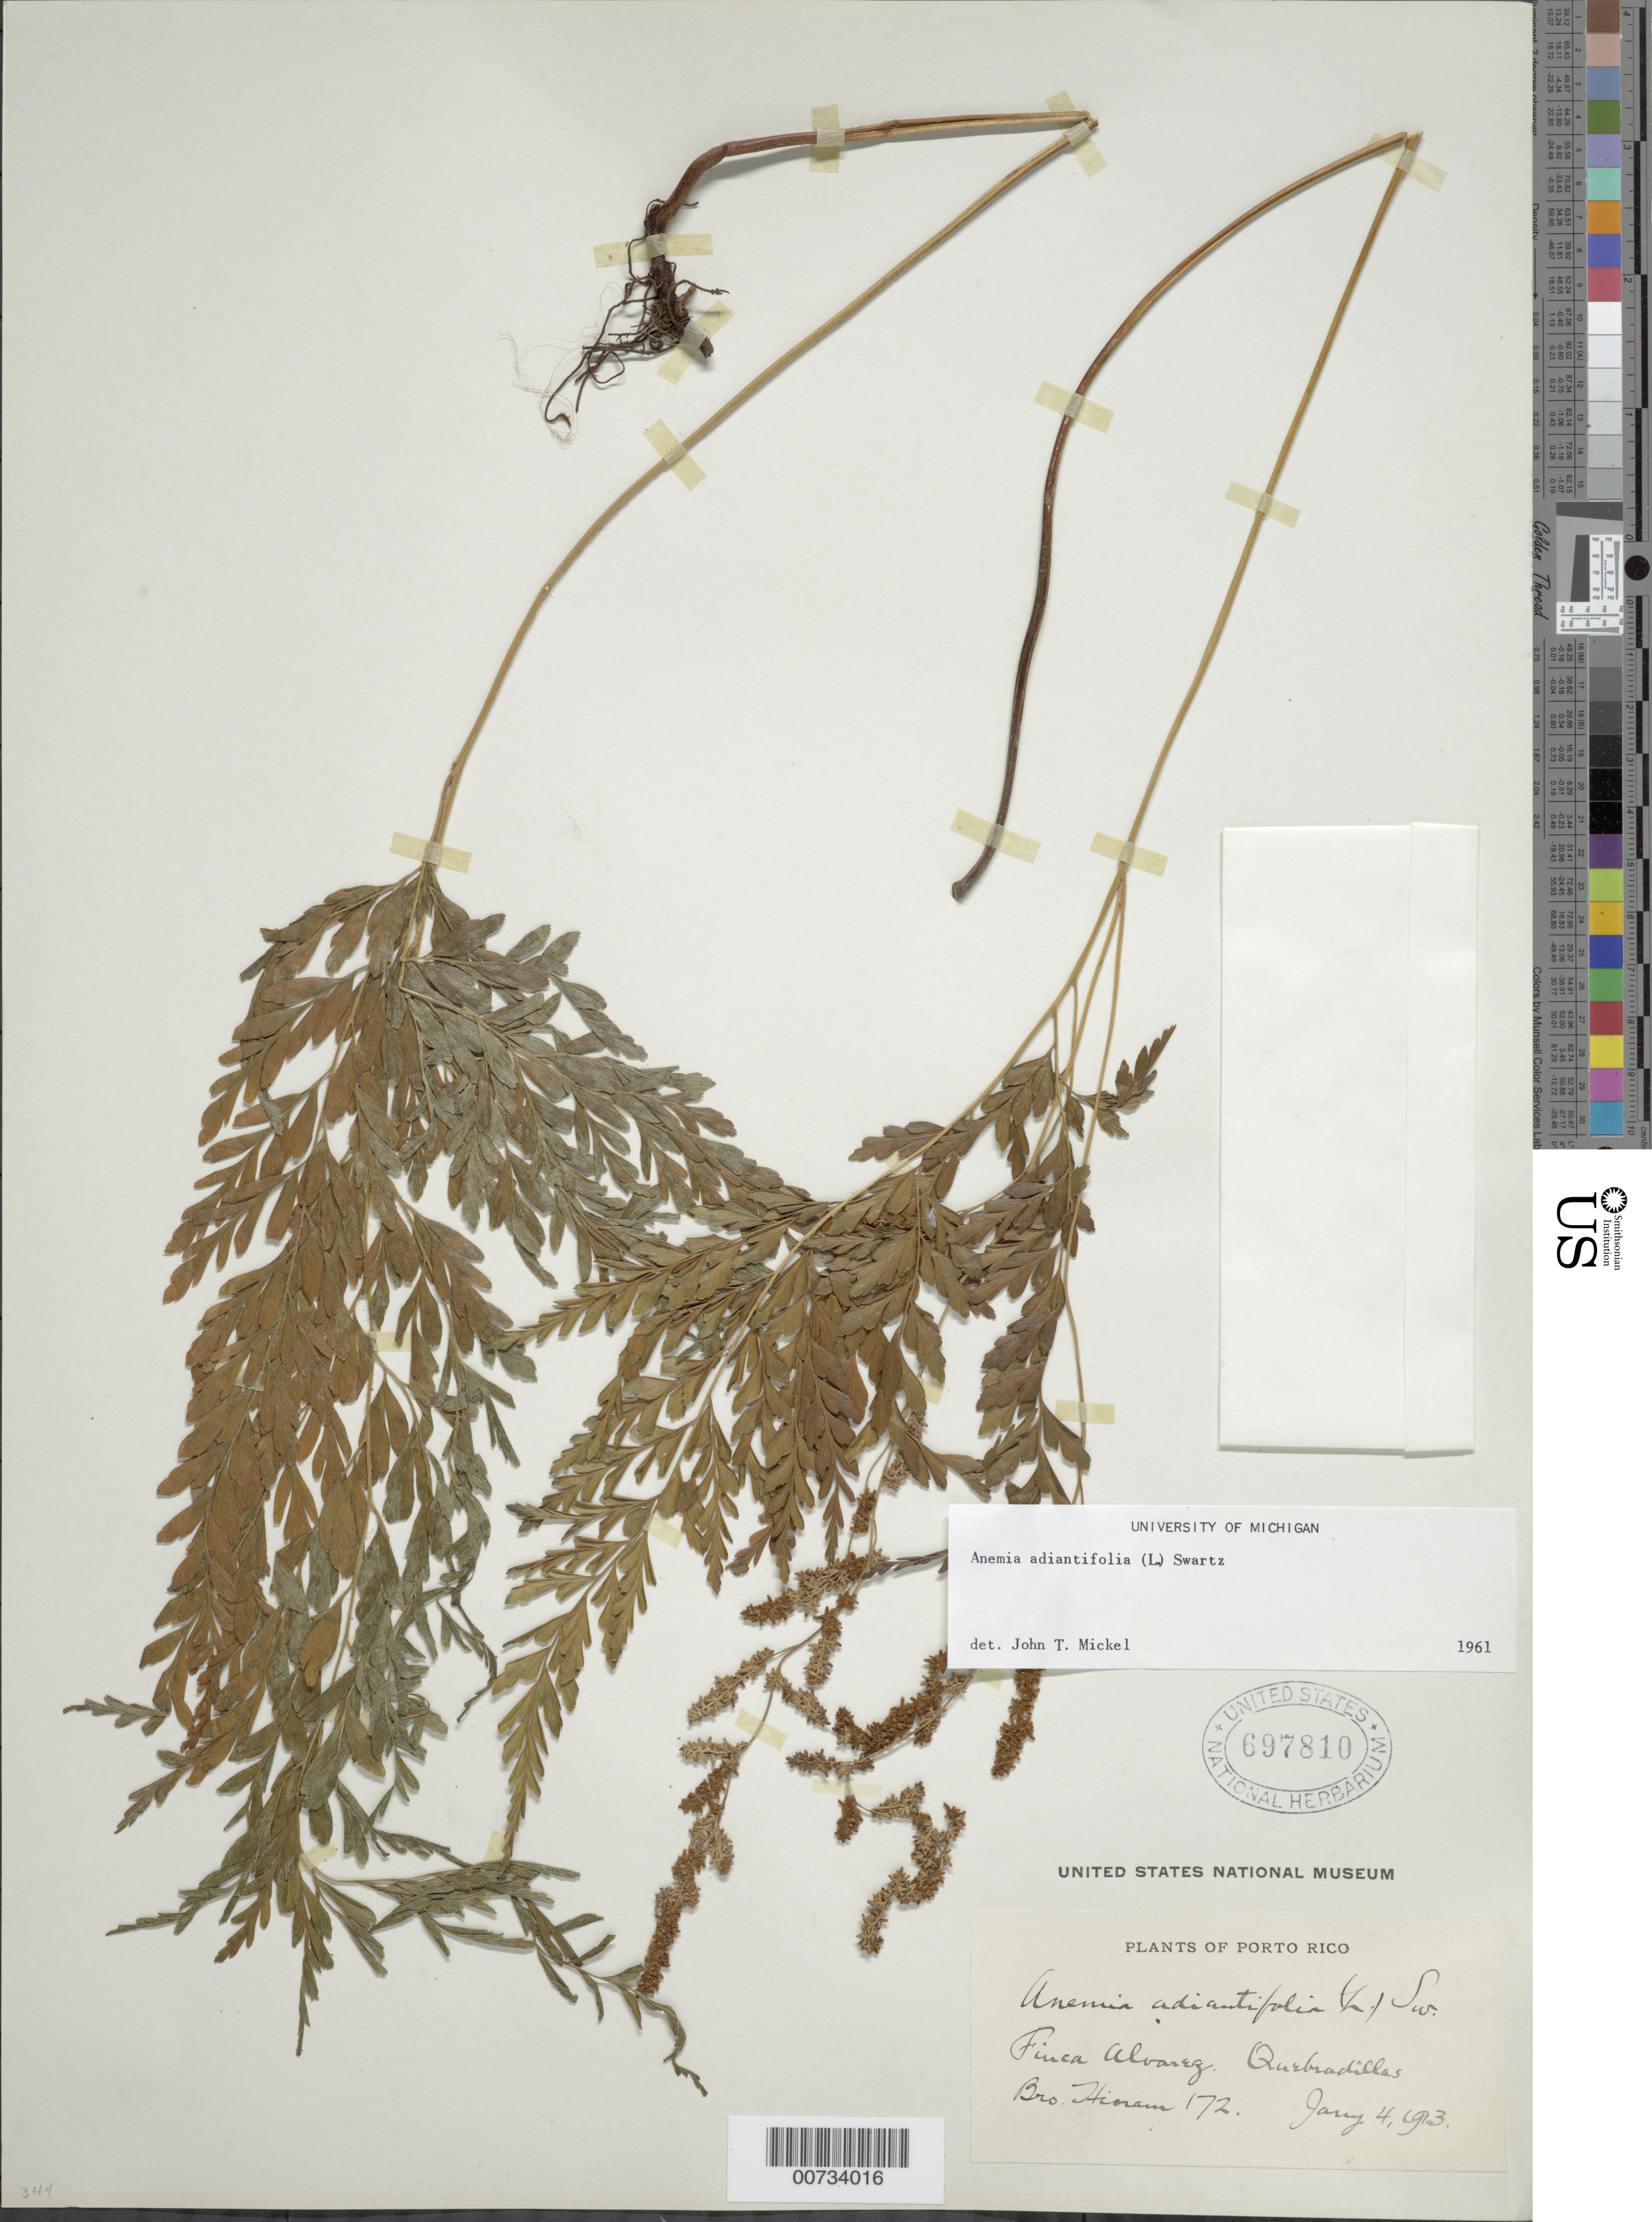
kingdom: Plantae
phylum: Tracheophyta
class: Polypodiopsida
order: Schizaeales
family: Anemiaceae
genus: Anemia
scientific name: Anemia adiantifolia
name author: (L.) Sw.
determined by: Mickel, J. T., (NY), New York Botanical Garden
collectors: Bro. Hioram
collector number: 172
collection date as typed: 04 Jan 1913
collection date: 1913-01-04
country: Puerto Rico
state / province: Quebradillas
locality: Quebradillas, Finca Alvarez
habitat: Finca Alvarez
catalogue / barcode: US 697810